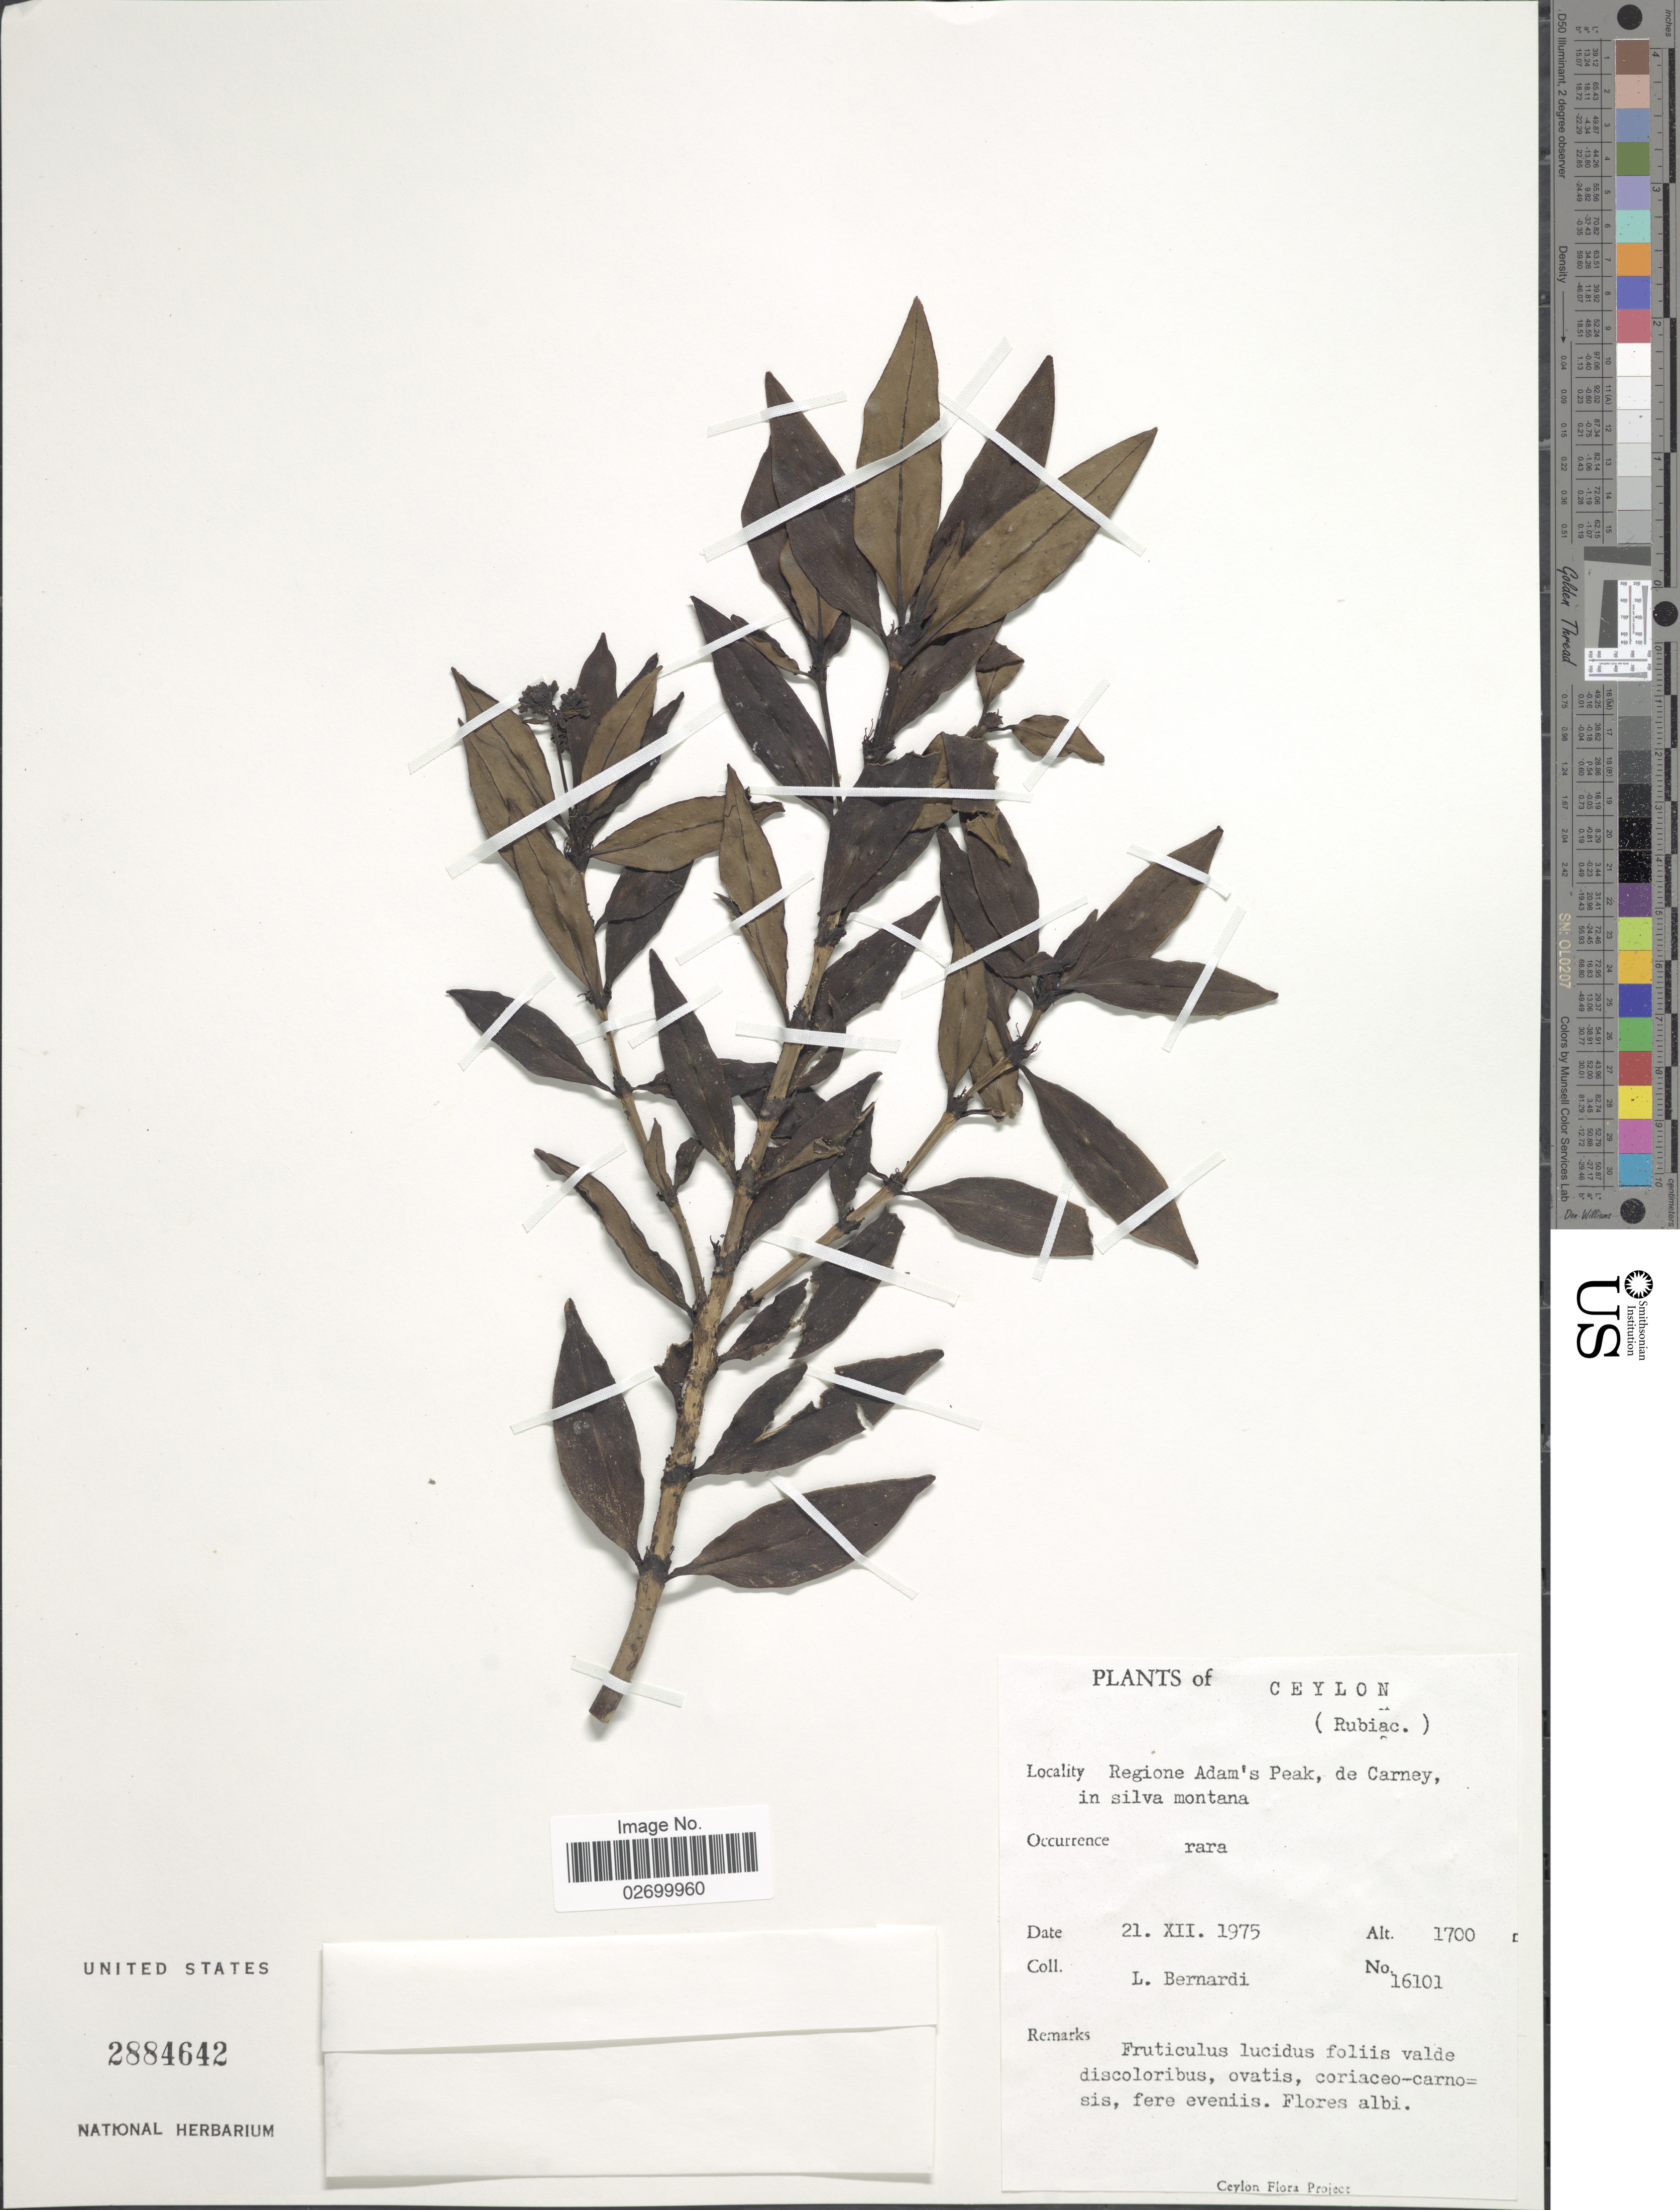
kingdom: Plantae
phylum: Tracheophyta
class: Magnoliopsida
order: Gentianales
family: Rubiaceae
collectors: L. Bernardi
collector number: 16101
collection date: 1975-12-21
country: Sri Lanka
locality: Ceylon. Regione Adam's Peak, de Carney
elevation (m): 1700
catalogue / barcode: US 2884642